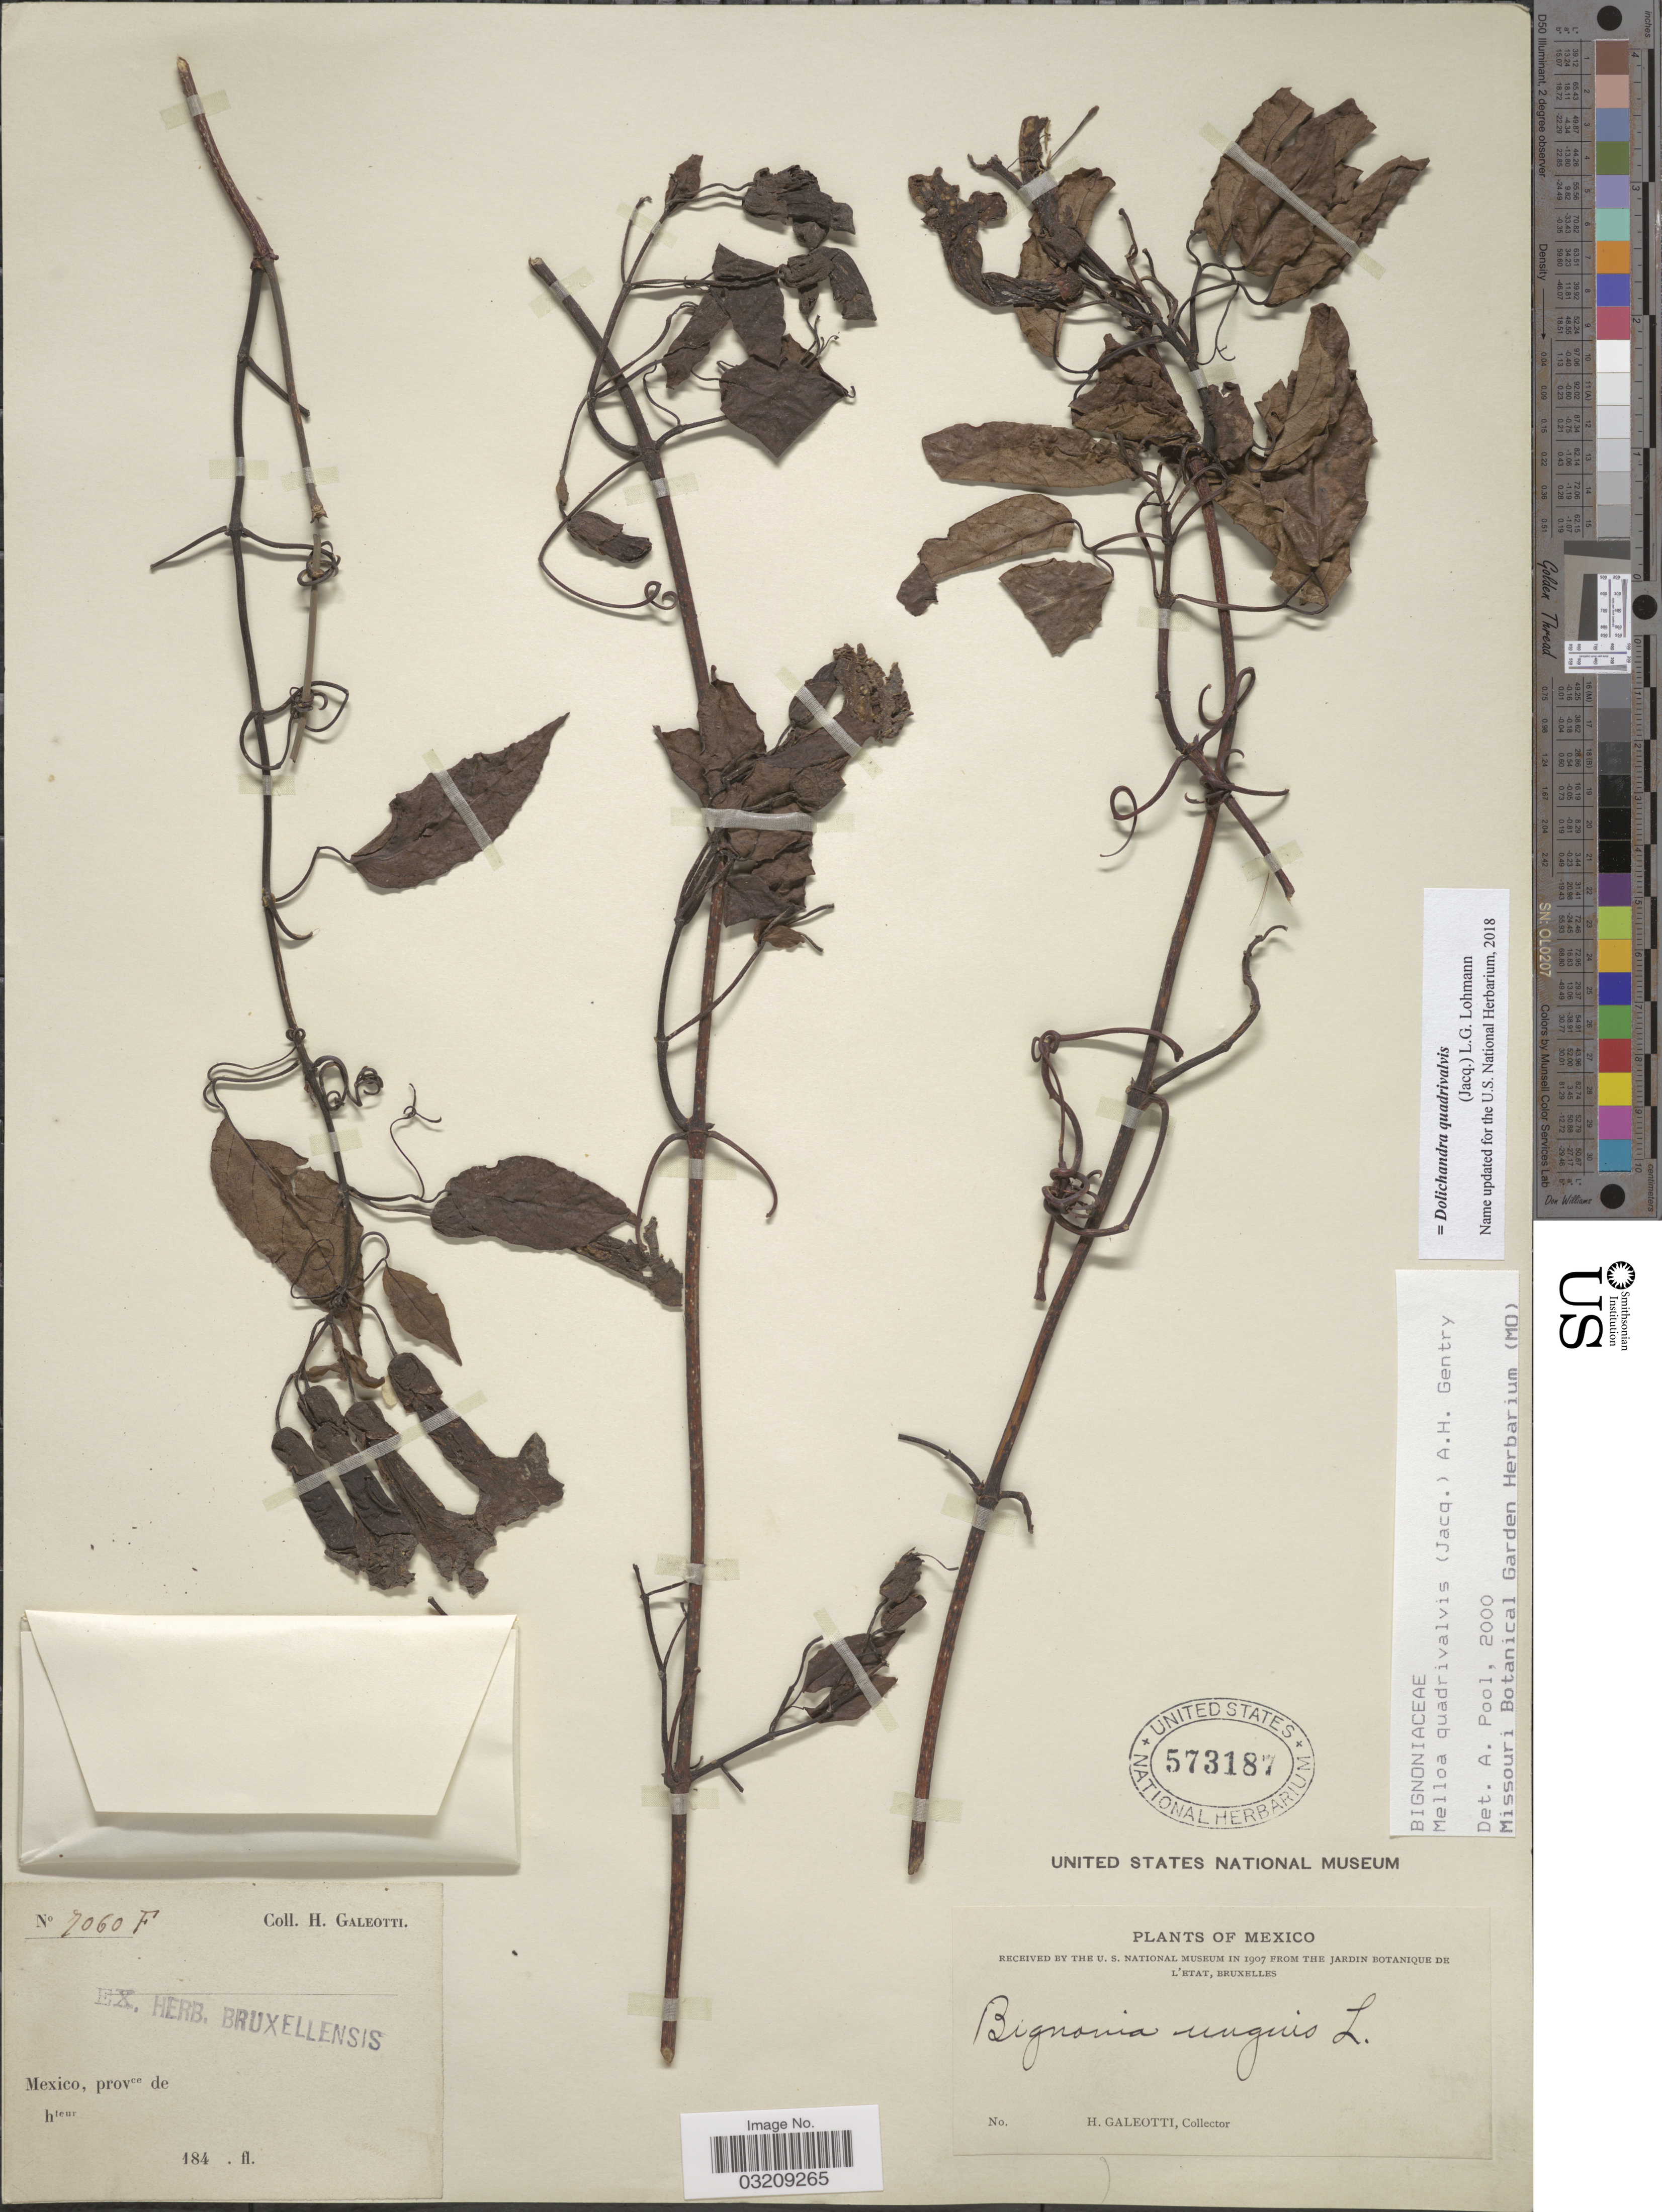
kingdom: Plantae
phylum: Tracheophyta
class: Magnoliopsida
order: Lamiales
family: Bignoniaceae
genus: Dolichandra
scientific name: Dolichandra quadrivalvis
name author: (Jacq.) L.G. Lohmann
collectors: H. G. Galeotti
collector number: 7060F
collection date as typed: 184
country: Mexico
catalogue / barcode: US 573187